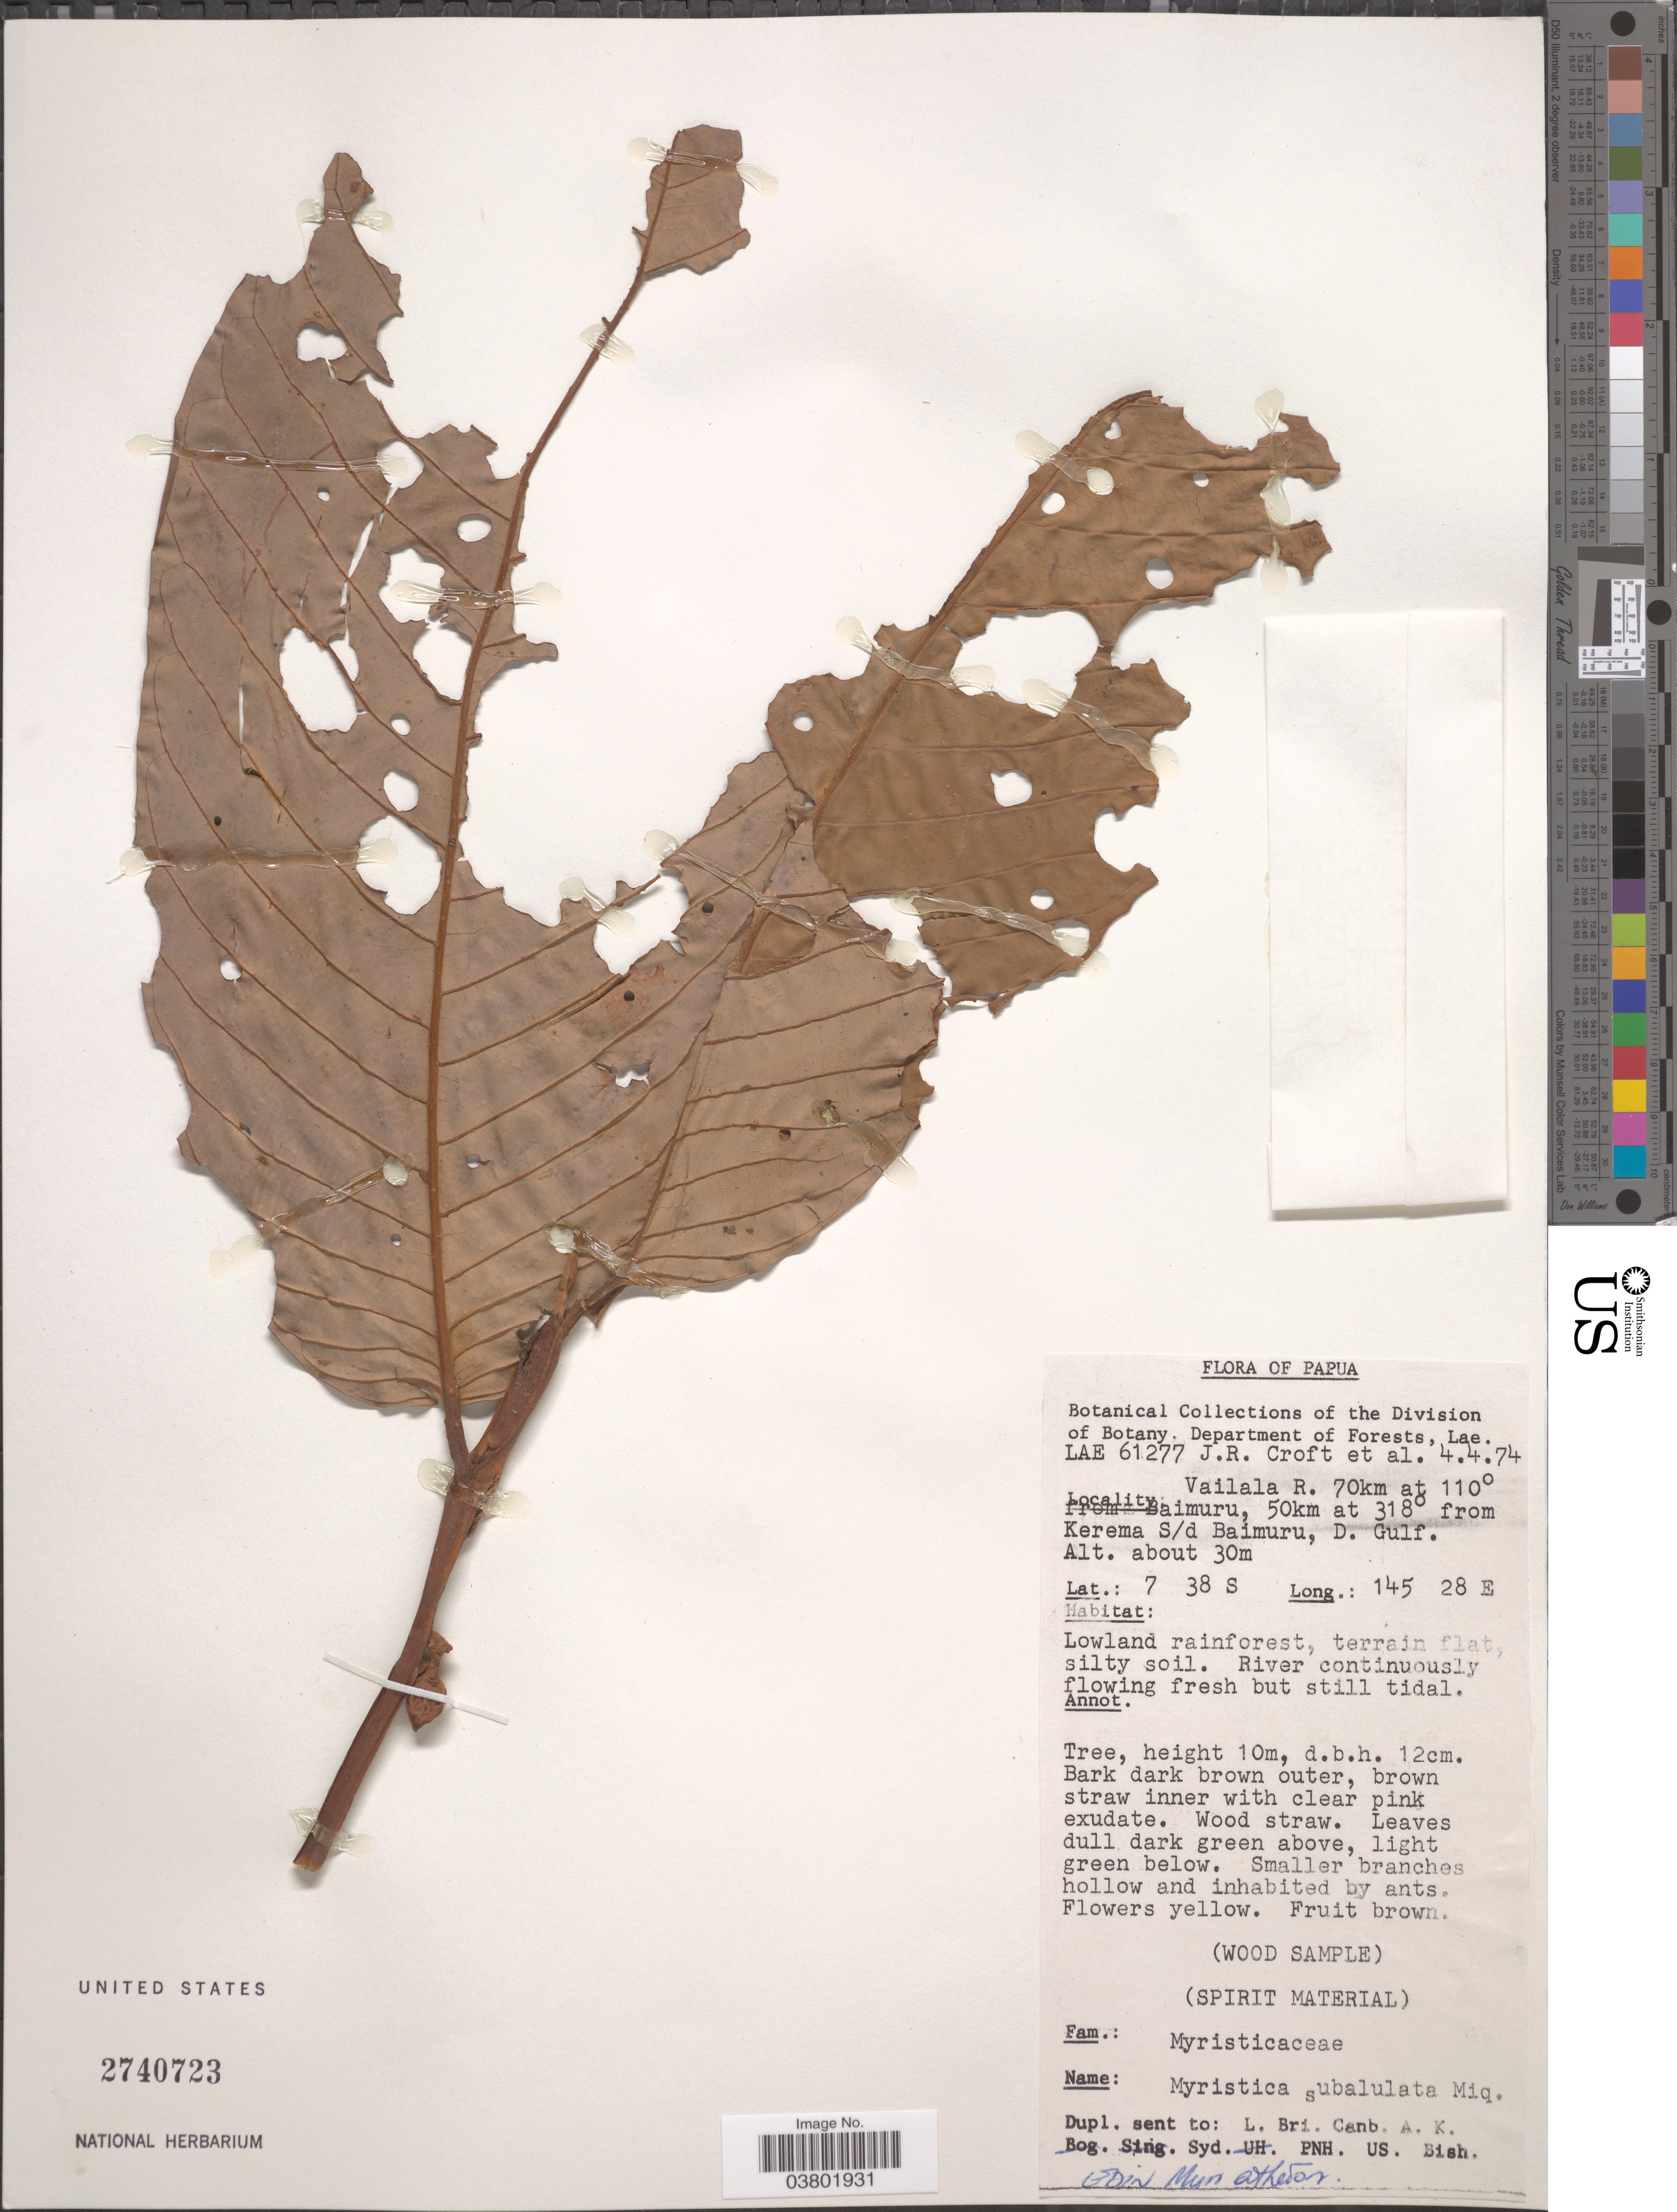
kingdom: Plantae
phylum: Tracheophyta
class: Magnoliopsida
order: Magnoliales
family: Myristicaceae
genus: Myristica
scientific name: Myristica subalulata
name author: Miq.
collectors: J. R. Croft & et al.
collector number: LAE 61277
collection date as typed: Transcribed d/m/y: 4/4/74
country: Papua New Guinea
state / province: Gulf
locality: Papua. Vailala R. 70km at 110° Baimuru, 50km at 318° from Kerema S/d Baimuru, D. Gulf.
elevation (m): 30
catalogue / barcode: US 2740723